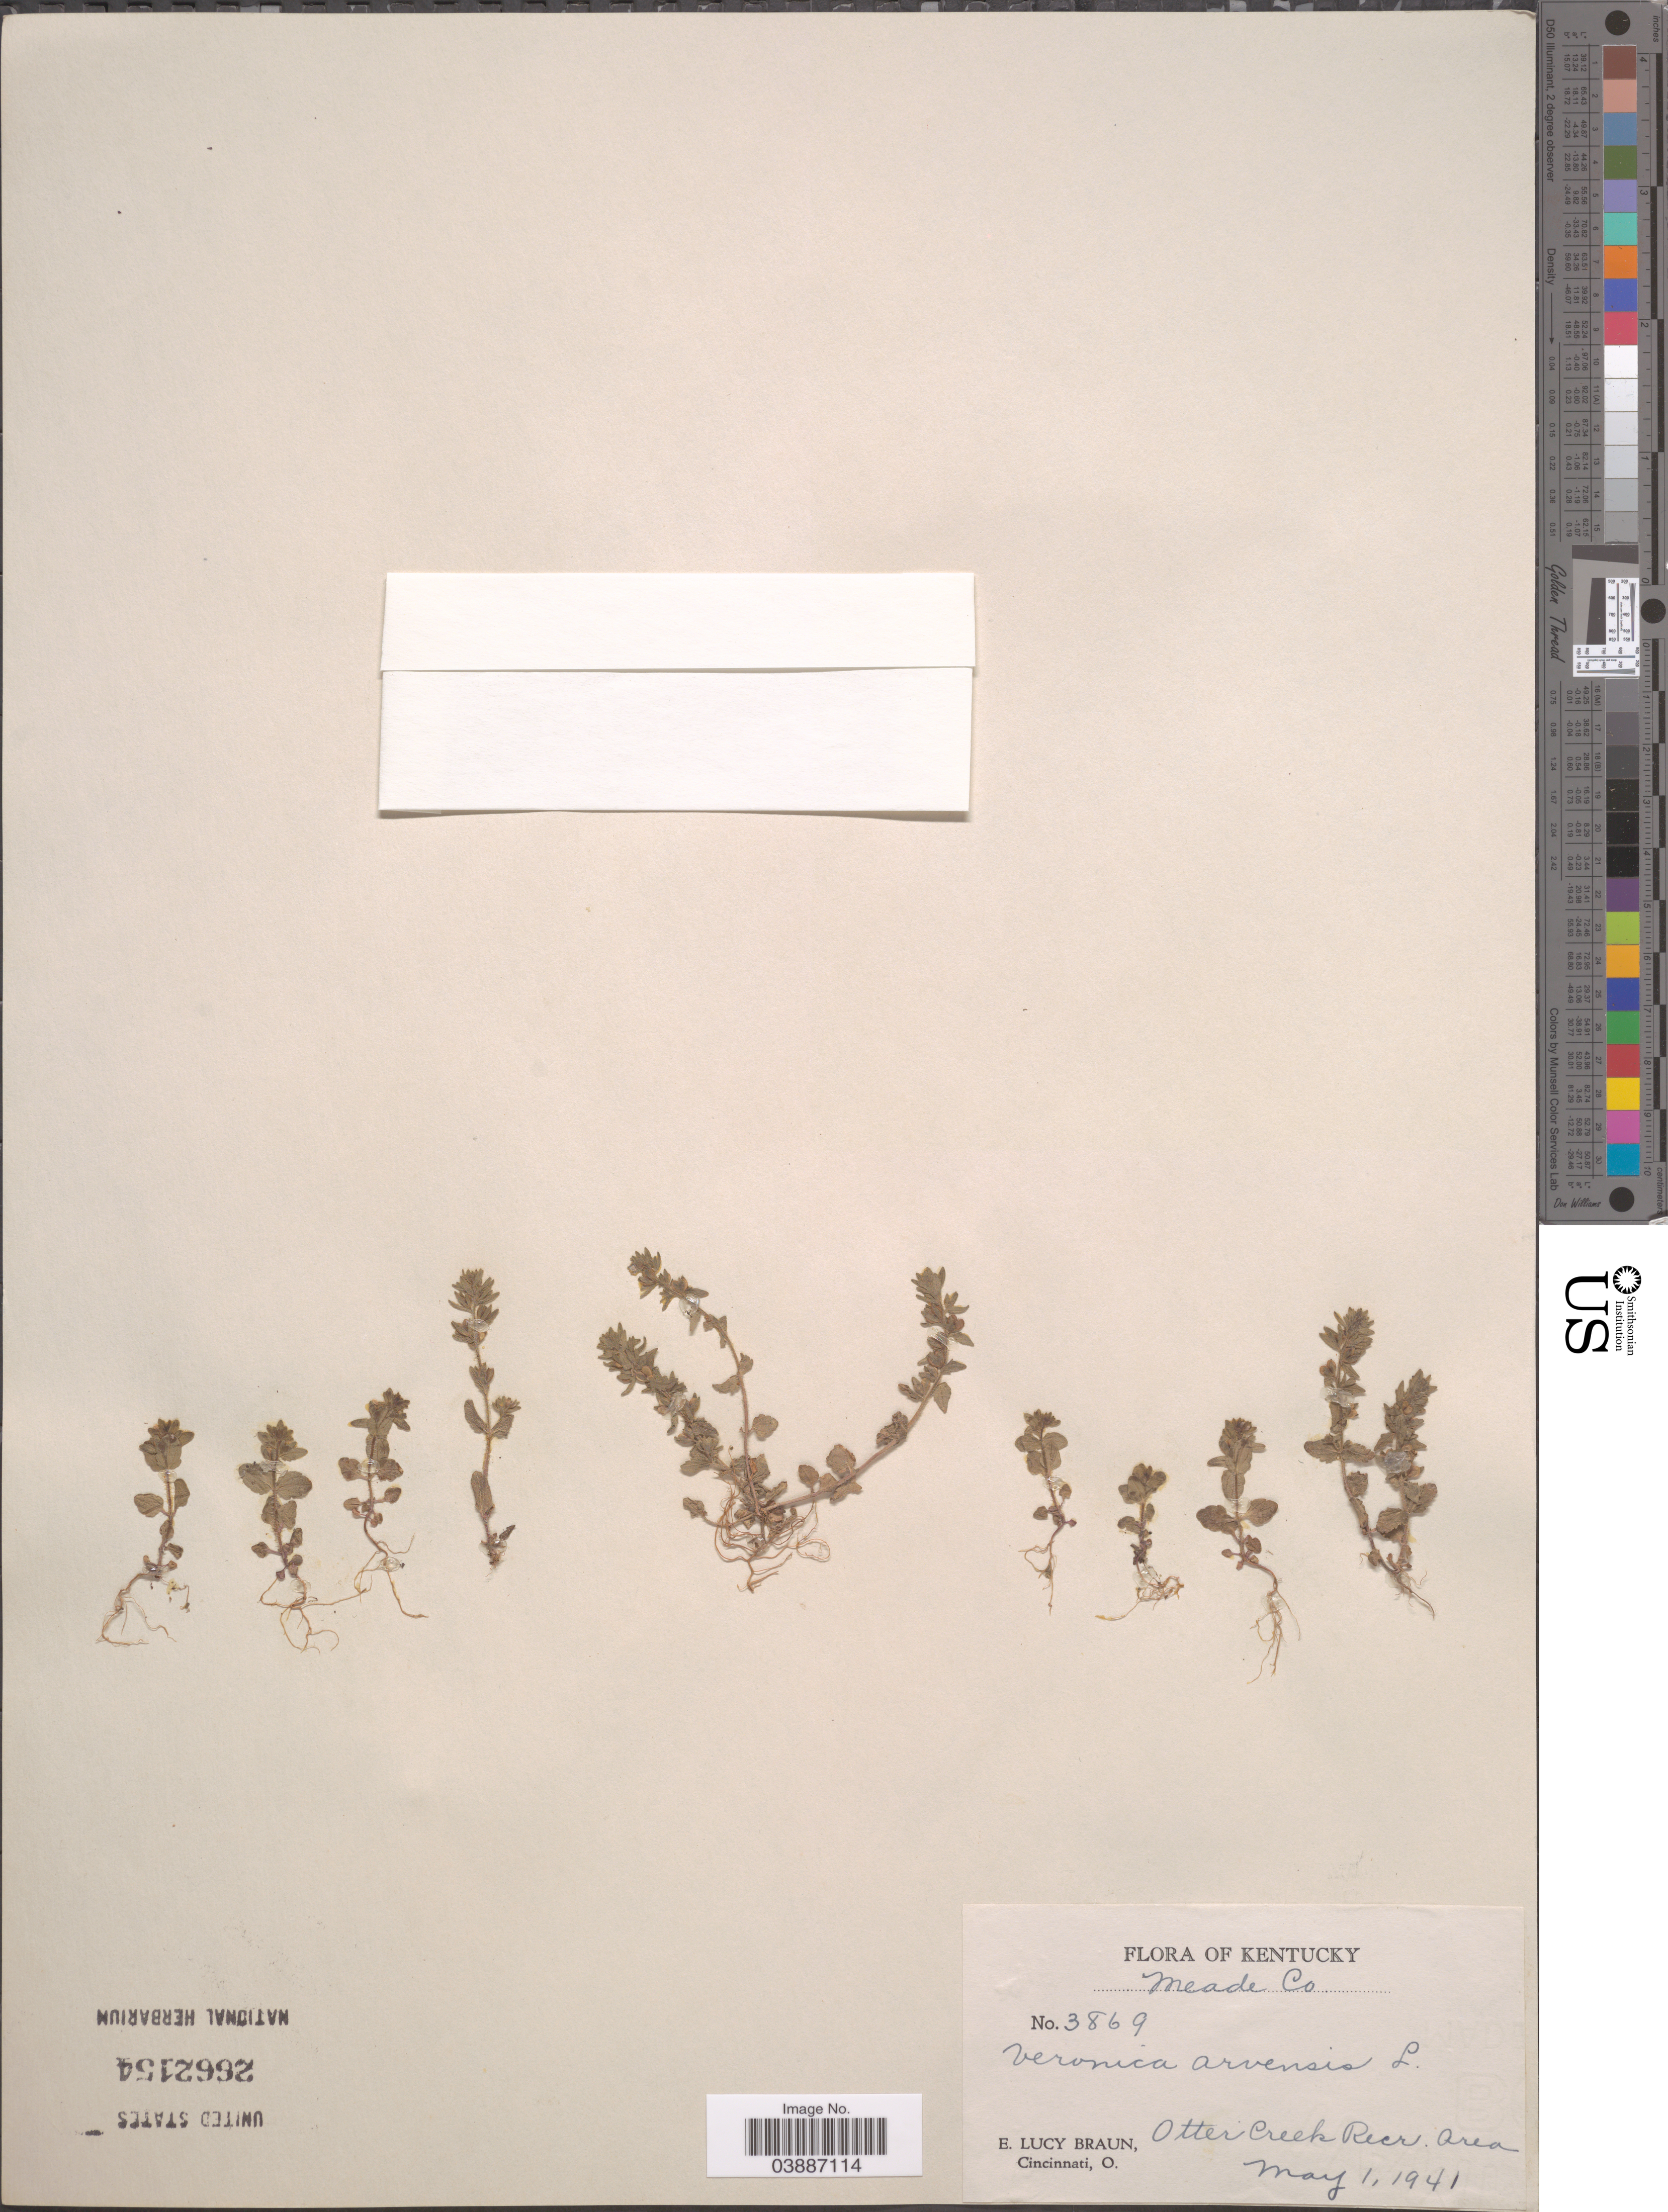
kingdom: Plantae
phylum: Tracheophyta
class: Magnoliopsida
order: Lamiales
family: Plantaginaceae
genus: Veronica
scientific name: Veronica arvensis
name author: L.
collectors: E. L. Braun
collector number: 3869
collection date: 1941-05-01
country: United States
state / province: Kentucky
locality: Meade Co. Otter Creek Recr. Area.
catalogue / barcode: US 2662154